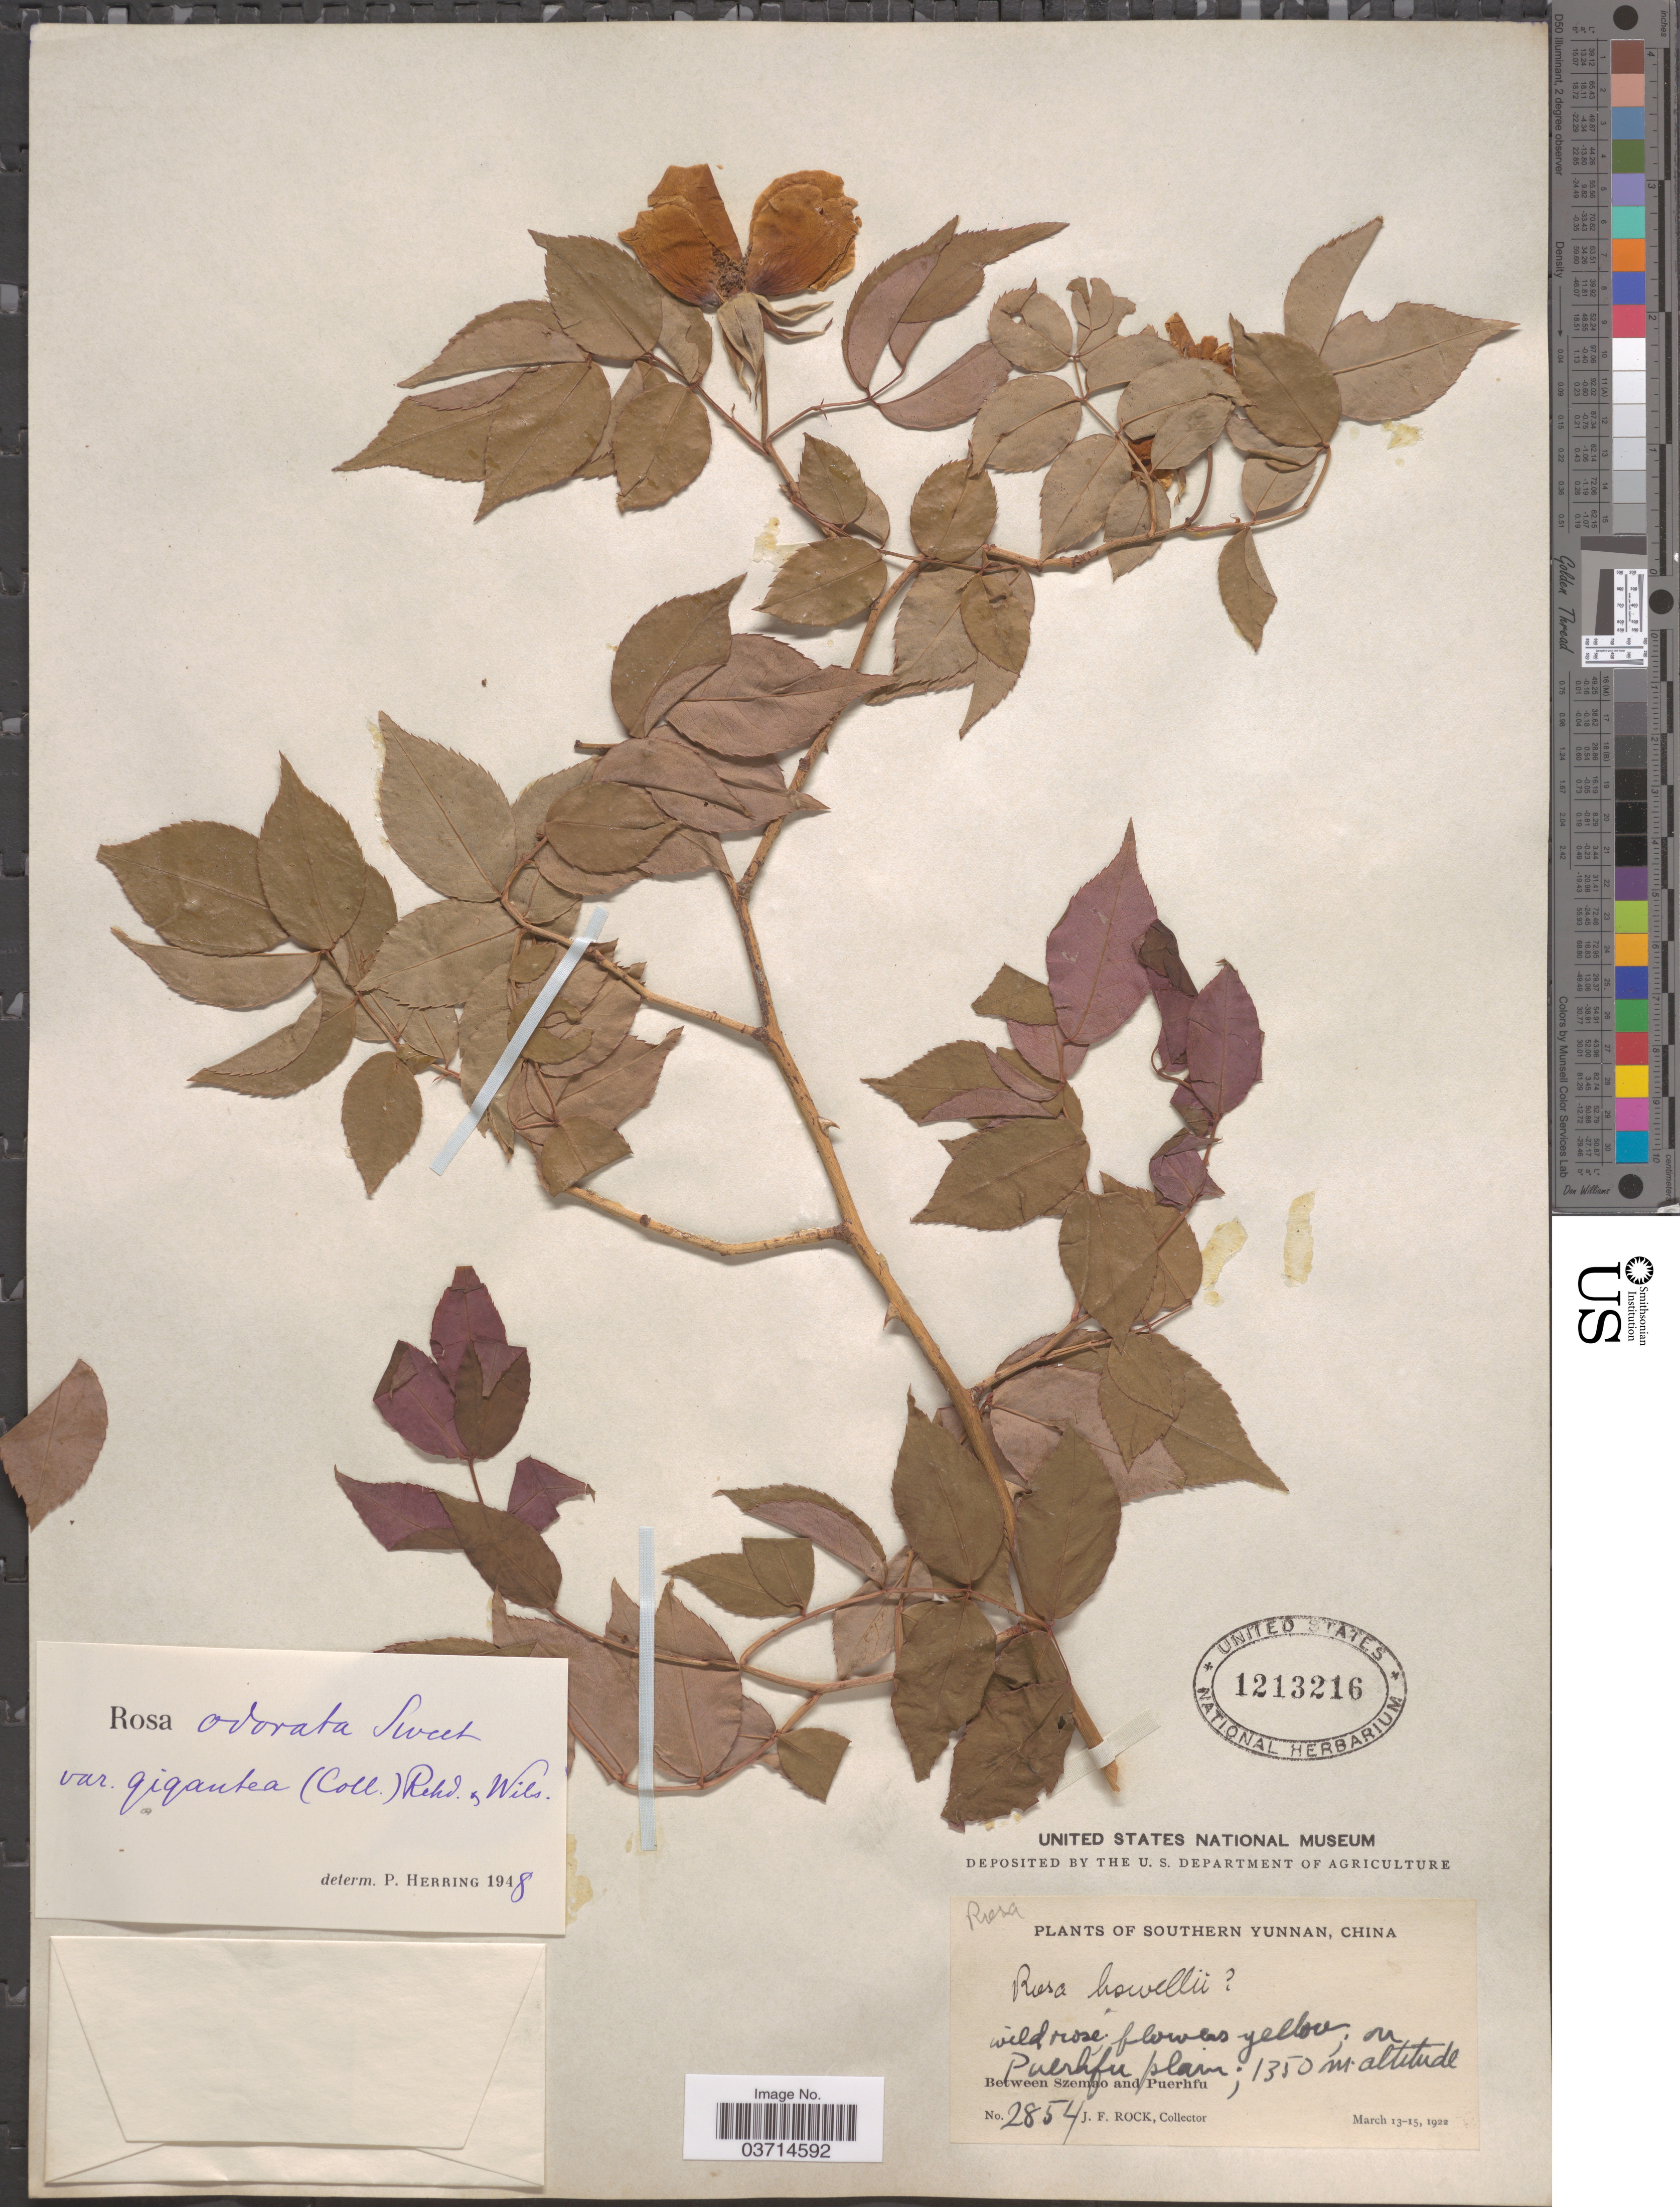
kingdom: Plantae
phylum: Tracheophyta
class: Magnoliopsida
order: Rosales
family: Rosaceae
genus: Rosa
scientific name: Rosa x odorata var. gigantea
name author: (Collett ex Crép.) Rehder & E.H. Wilson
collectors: J. Rock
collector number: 2854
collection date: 1922-03-13/1922-03-15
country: China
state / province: Yunnan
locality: Southern Yunnan. Puerhfu plain. Between Szemao and Puerhfu.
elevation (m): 1350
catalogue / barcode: US 1213216